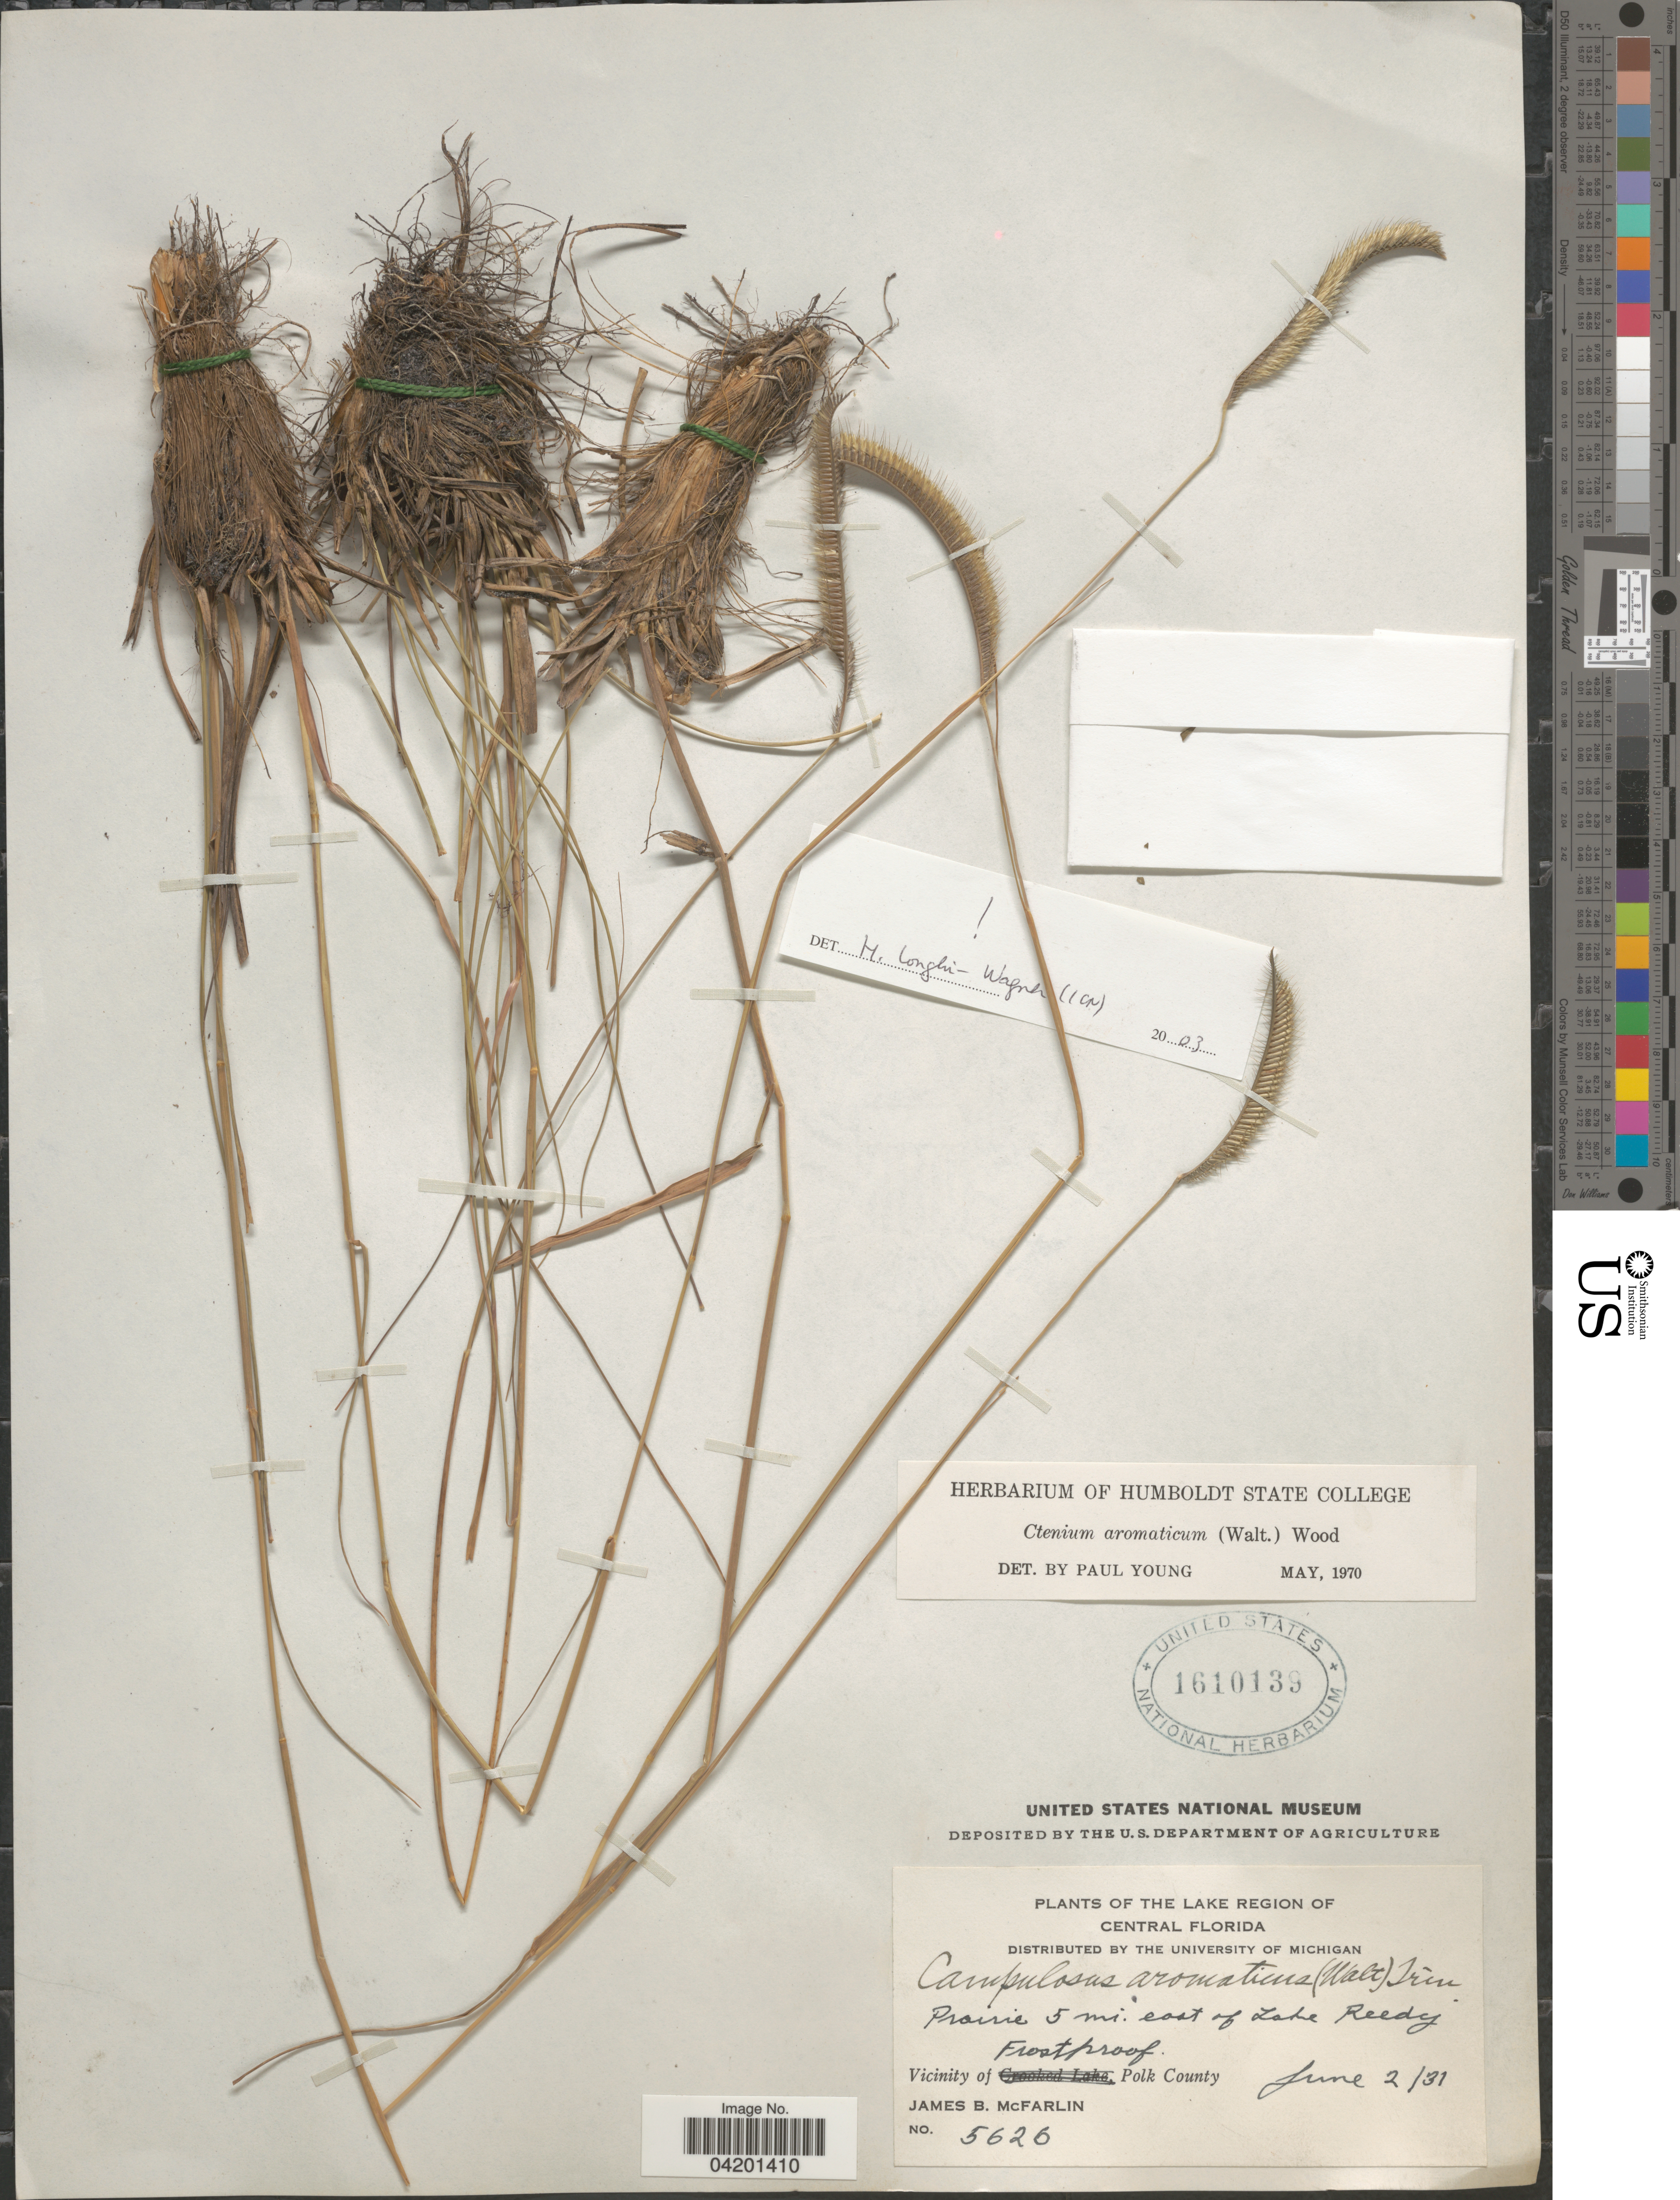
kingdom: Plantae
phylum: Tracheophyta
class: Liliopsida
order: Poales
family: Poaceae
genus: Ctenium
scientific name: Ctenium aromaticum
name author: (Walter) Alph. Wood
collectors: J. McFarlin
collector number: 5626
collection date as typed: Transcribed d/m/y: 2/6/31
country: United States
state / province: Florida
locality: Lake Region of Central Florida. Prairie 5 mi. east of Lake Reedy. Vicinity of Frostproof Polk County.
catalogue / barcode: US 1610139